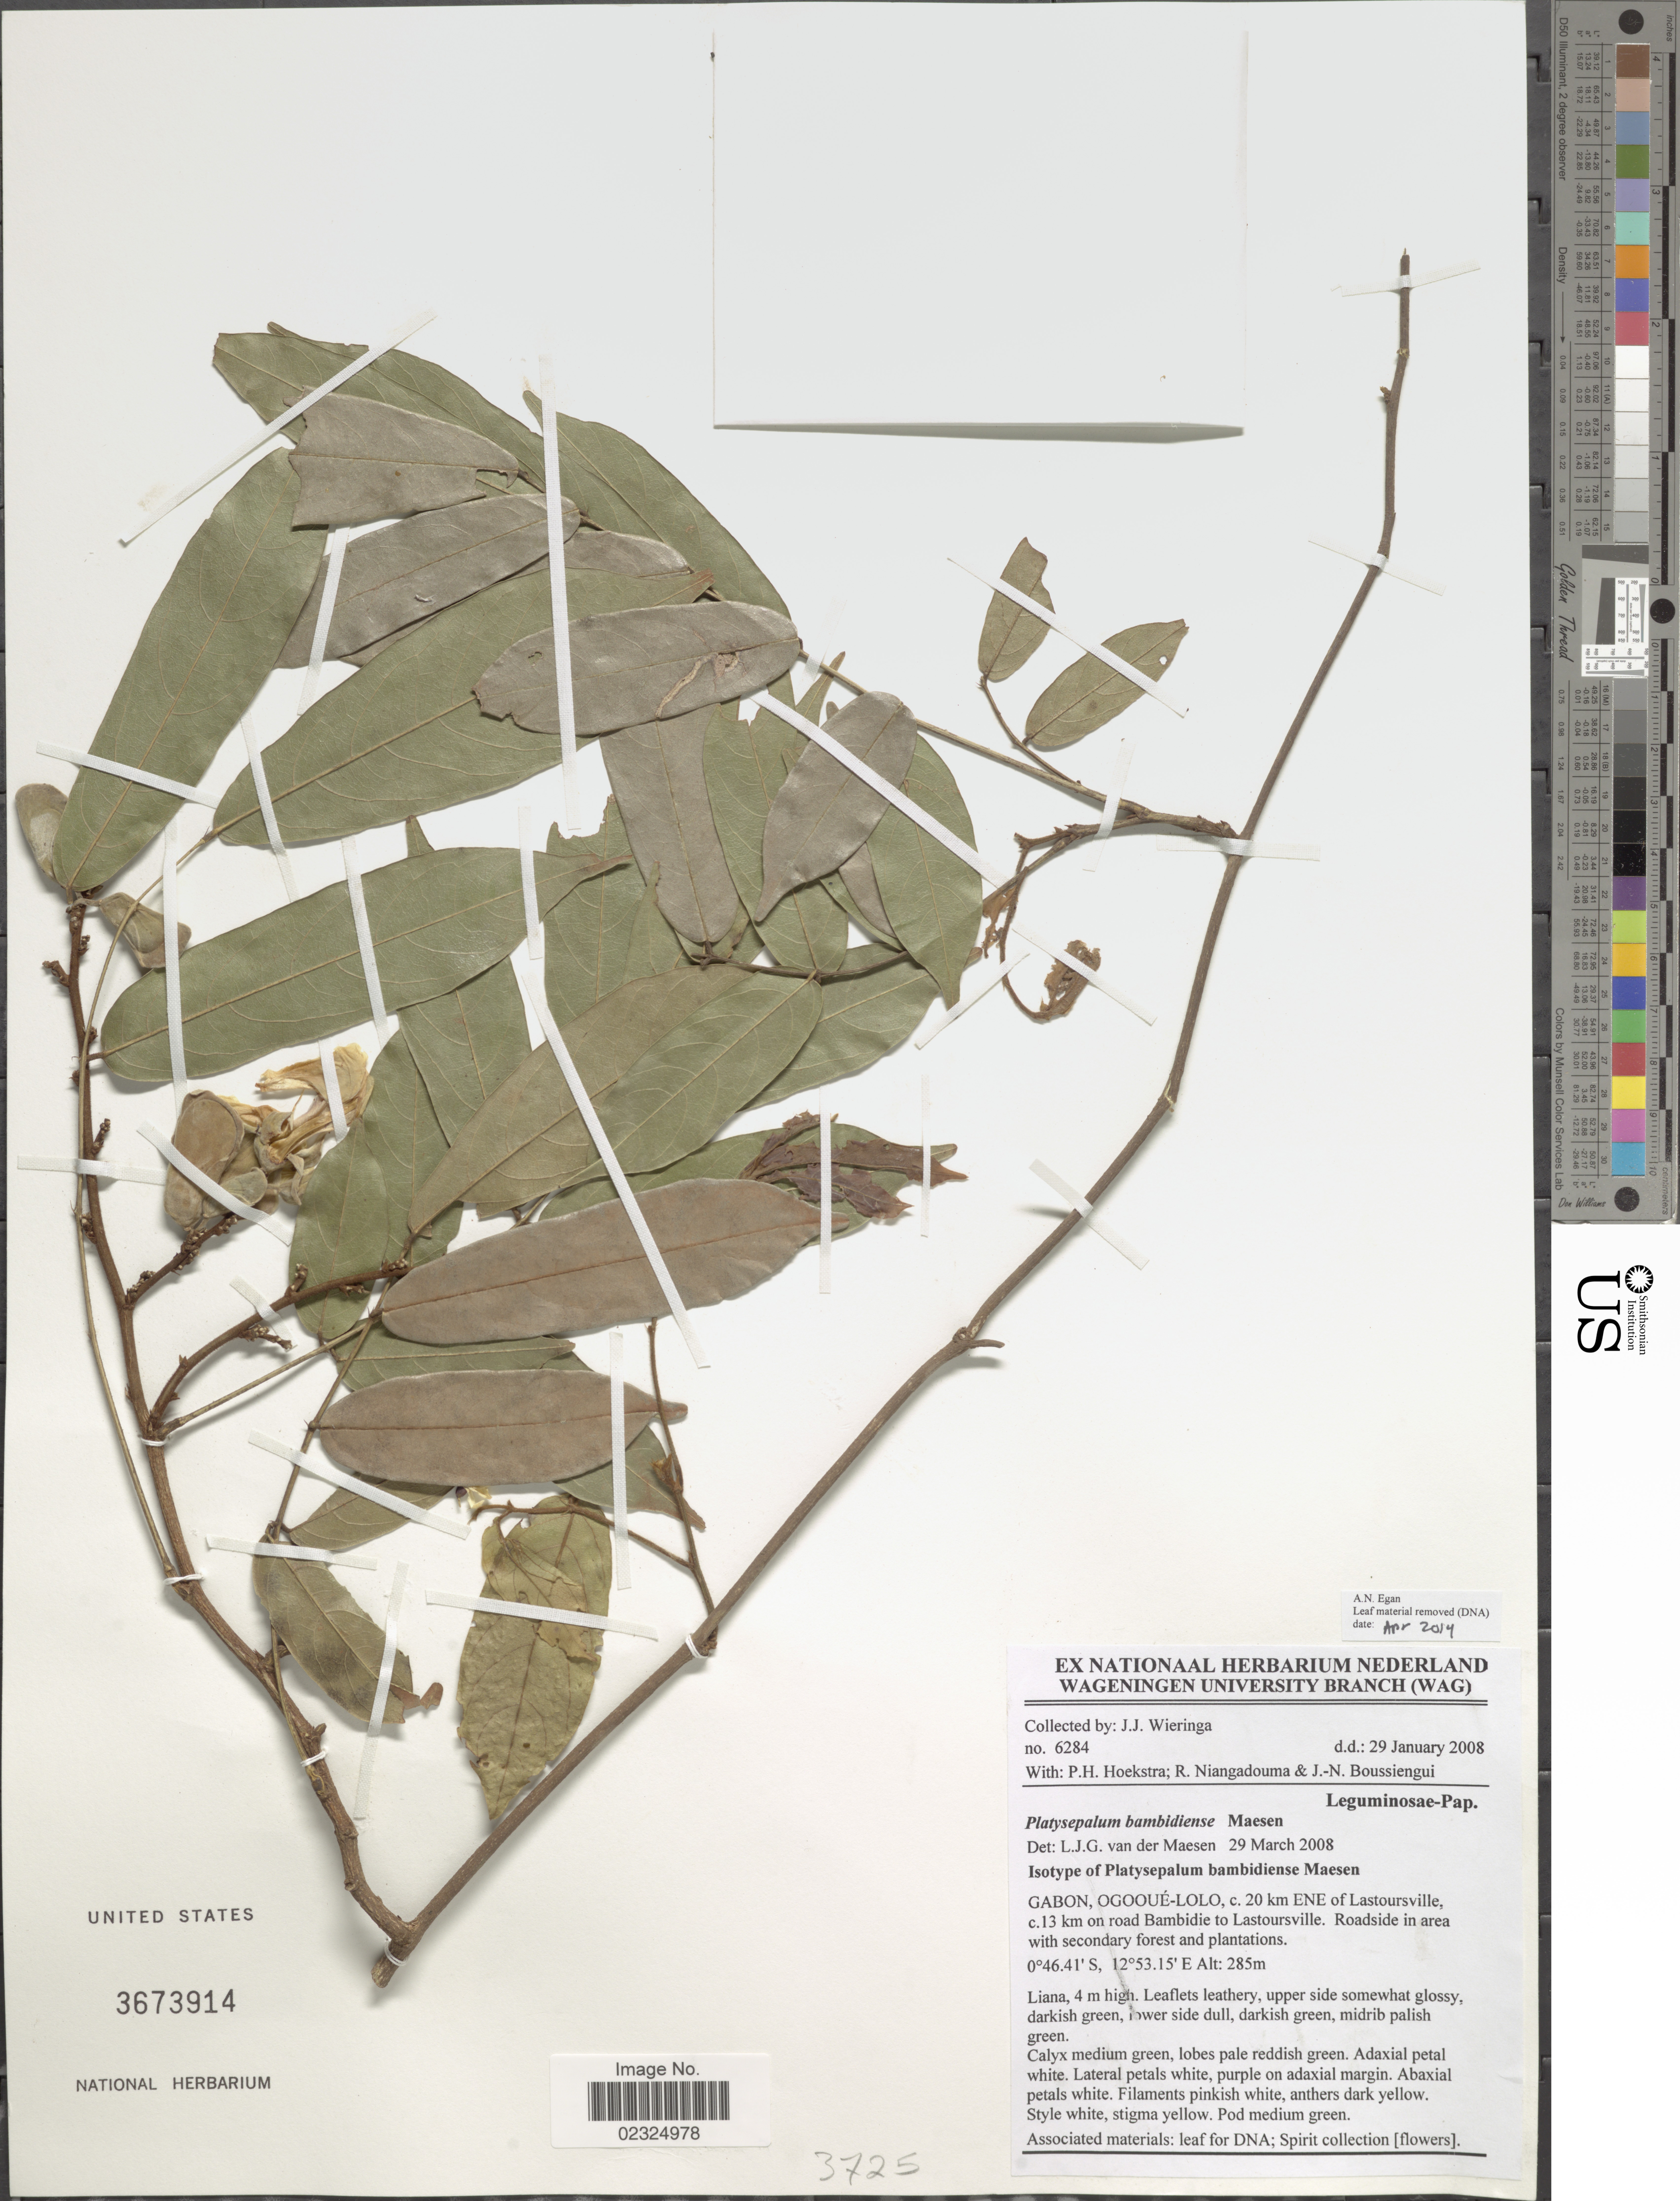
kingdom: Plantae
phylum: Tracheophyta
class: Magnoliopsida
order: Fabales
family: Fabaceae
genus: Platysepalum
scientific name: Platysepalum bambidiense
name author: Maesen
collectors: J. Wieringa, P. Hoekstra, R. Niangadouma & J. Boussiengui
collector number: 6284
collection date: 2008-01-29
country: Gabon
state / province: Ogooue-Lolo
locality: Ogooue-Lolo, c. 20 km ENE of Lastoursville, c. 13 km on road Bambidie to Lastoursville, roadside in area with secondary forest.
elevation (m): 285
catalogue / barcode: US 3673914